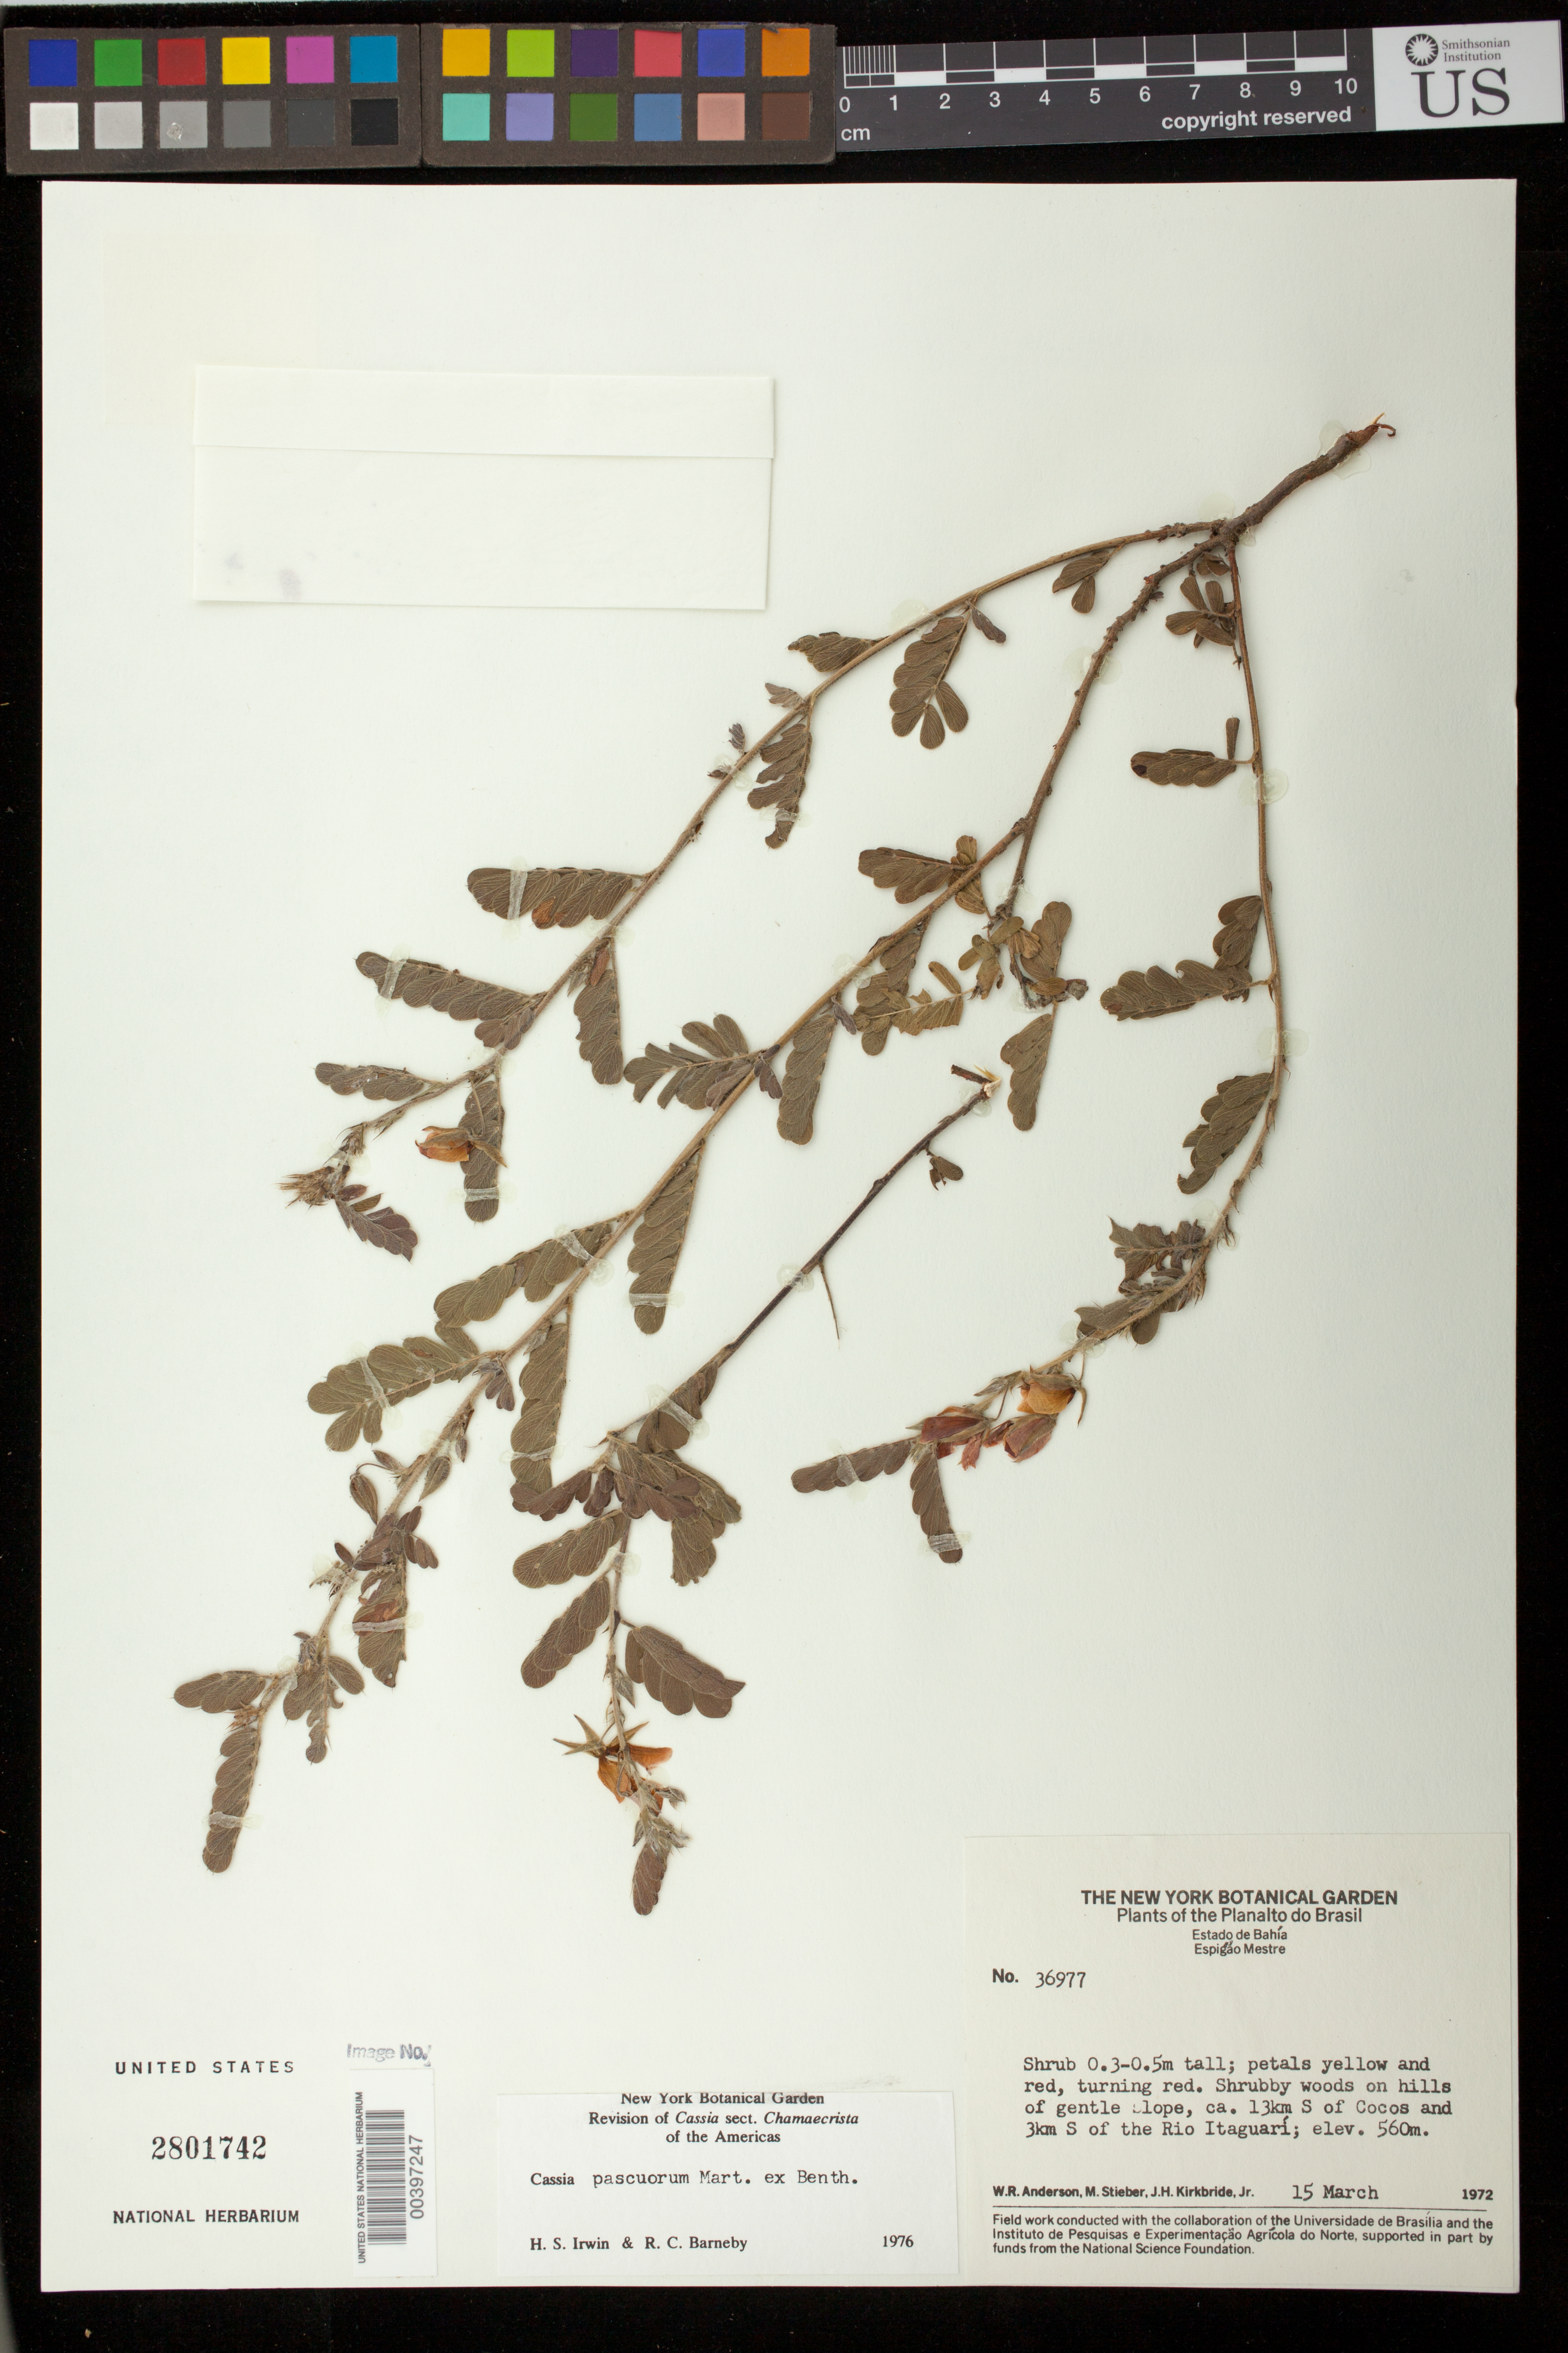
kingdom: Plantae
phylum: Tracheophyta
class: Magnoliopsida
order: Fabales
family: Fabaceae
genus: Chamaecrista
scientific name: Chamaecrista pascuorum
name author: (Mart. ex Benth.) H.S. Irwin & Barneby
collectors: W. R. Anderson, M. T. Stieber & J. H. Kirkbride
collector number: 36977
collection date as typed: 15 Mar 1972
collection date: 1972-03-15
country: Brazil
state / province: Bahia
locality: Ca. 13 km S of Cocos and 3 km S of the Rio Itaguari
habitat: Shrubby woods on hills of gentle slope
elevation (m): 560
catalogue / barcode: US 2801742